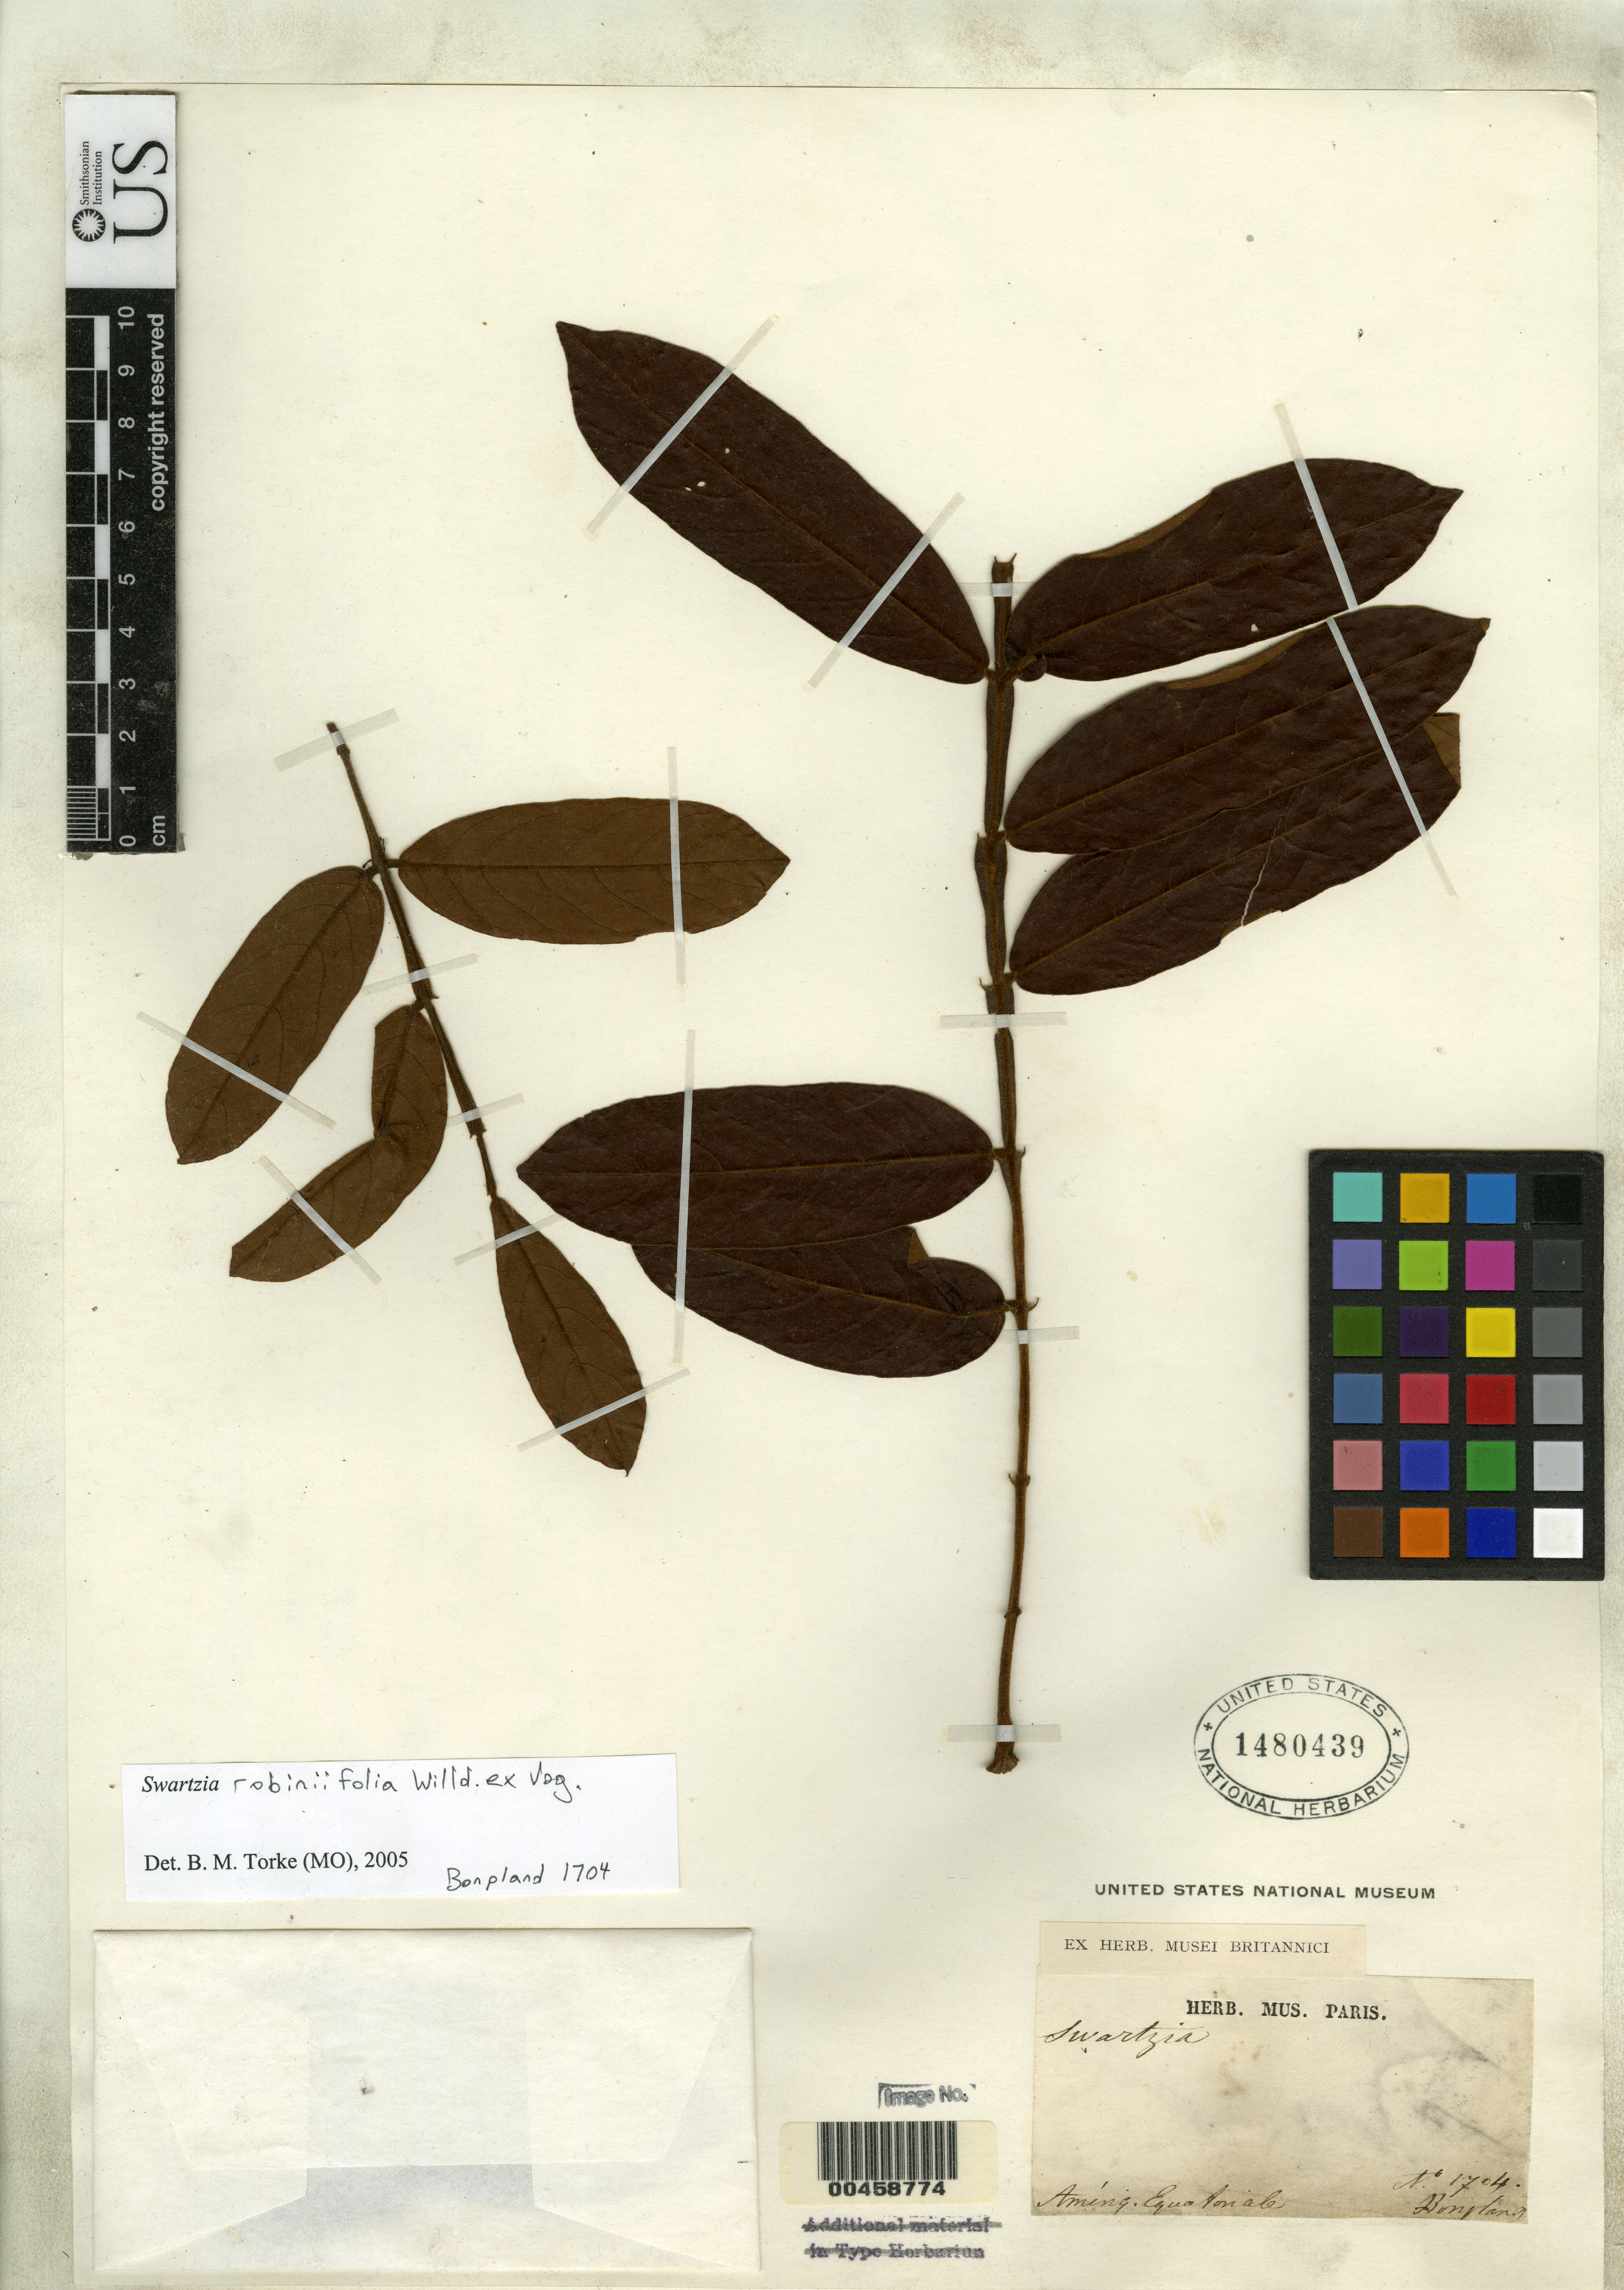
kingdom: Plantae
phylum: Tracheophyta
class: Magnoliopsida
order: Fabales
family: Fabaceae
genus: Swartzia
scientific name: Swartzia robiniifolia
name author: Willd. ex Vogel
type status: Isotype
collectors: A. J. A. Bonpland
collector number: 1704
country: Colombia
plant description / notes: Published as "robinaefolia".; Probably ex Bonpland herbarium; protologue cites Alex von Humbold as collector.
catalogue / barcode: US 1480439